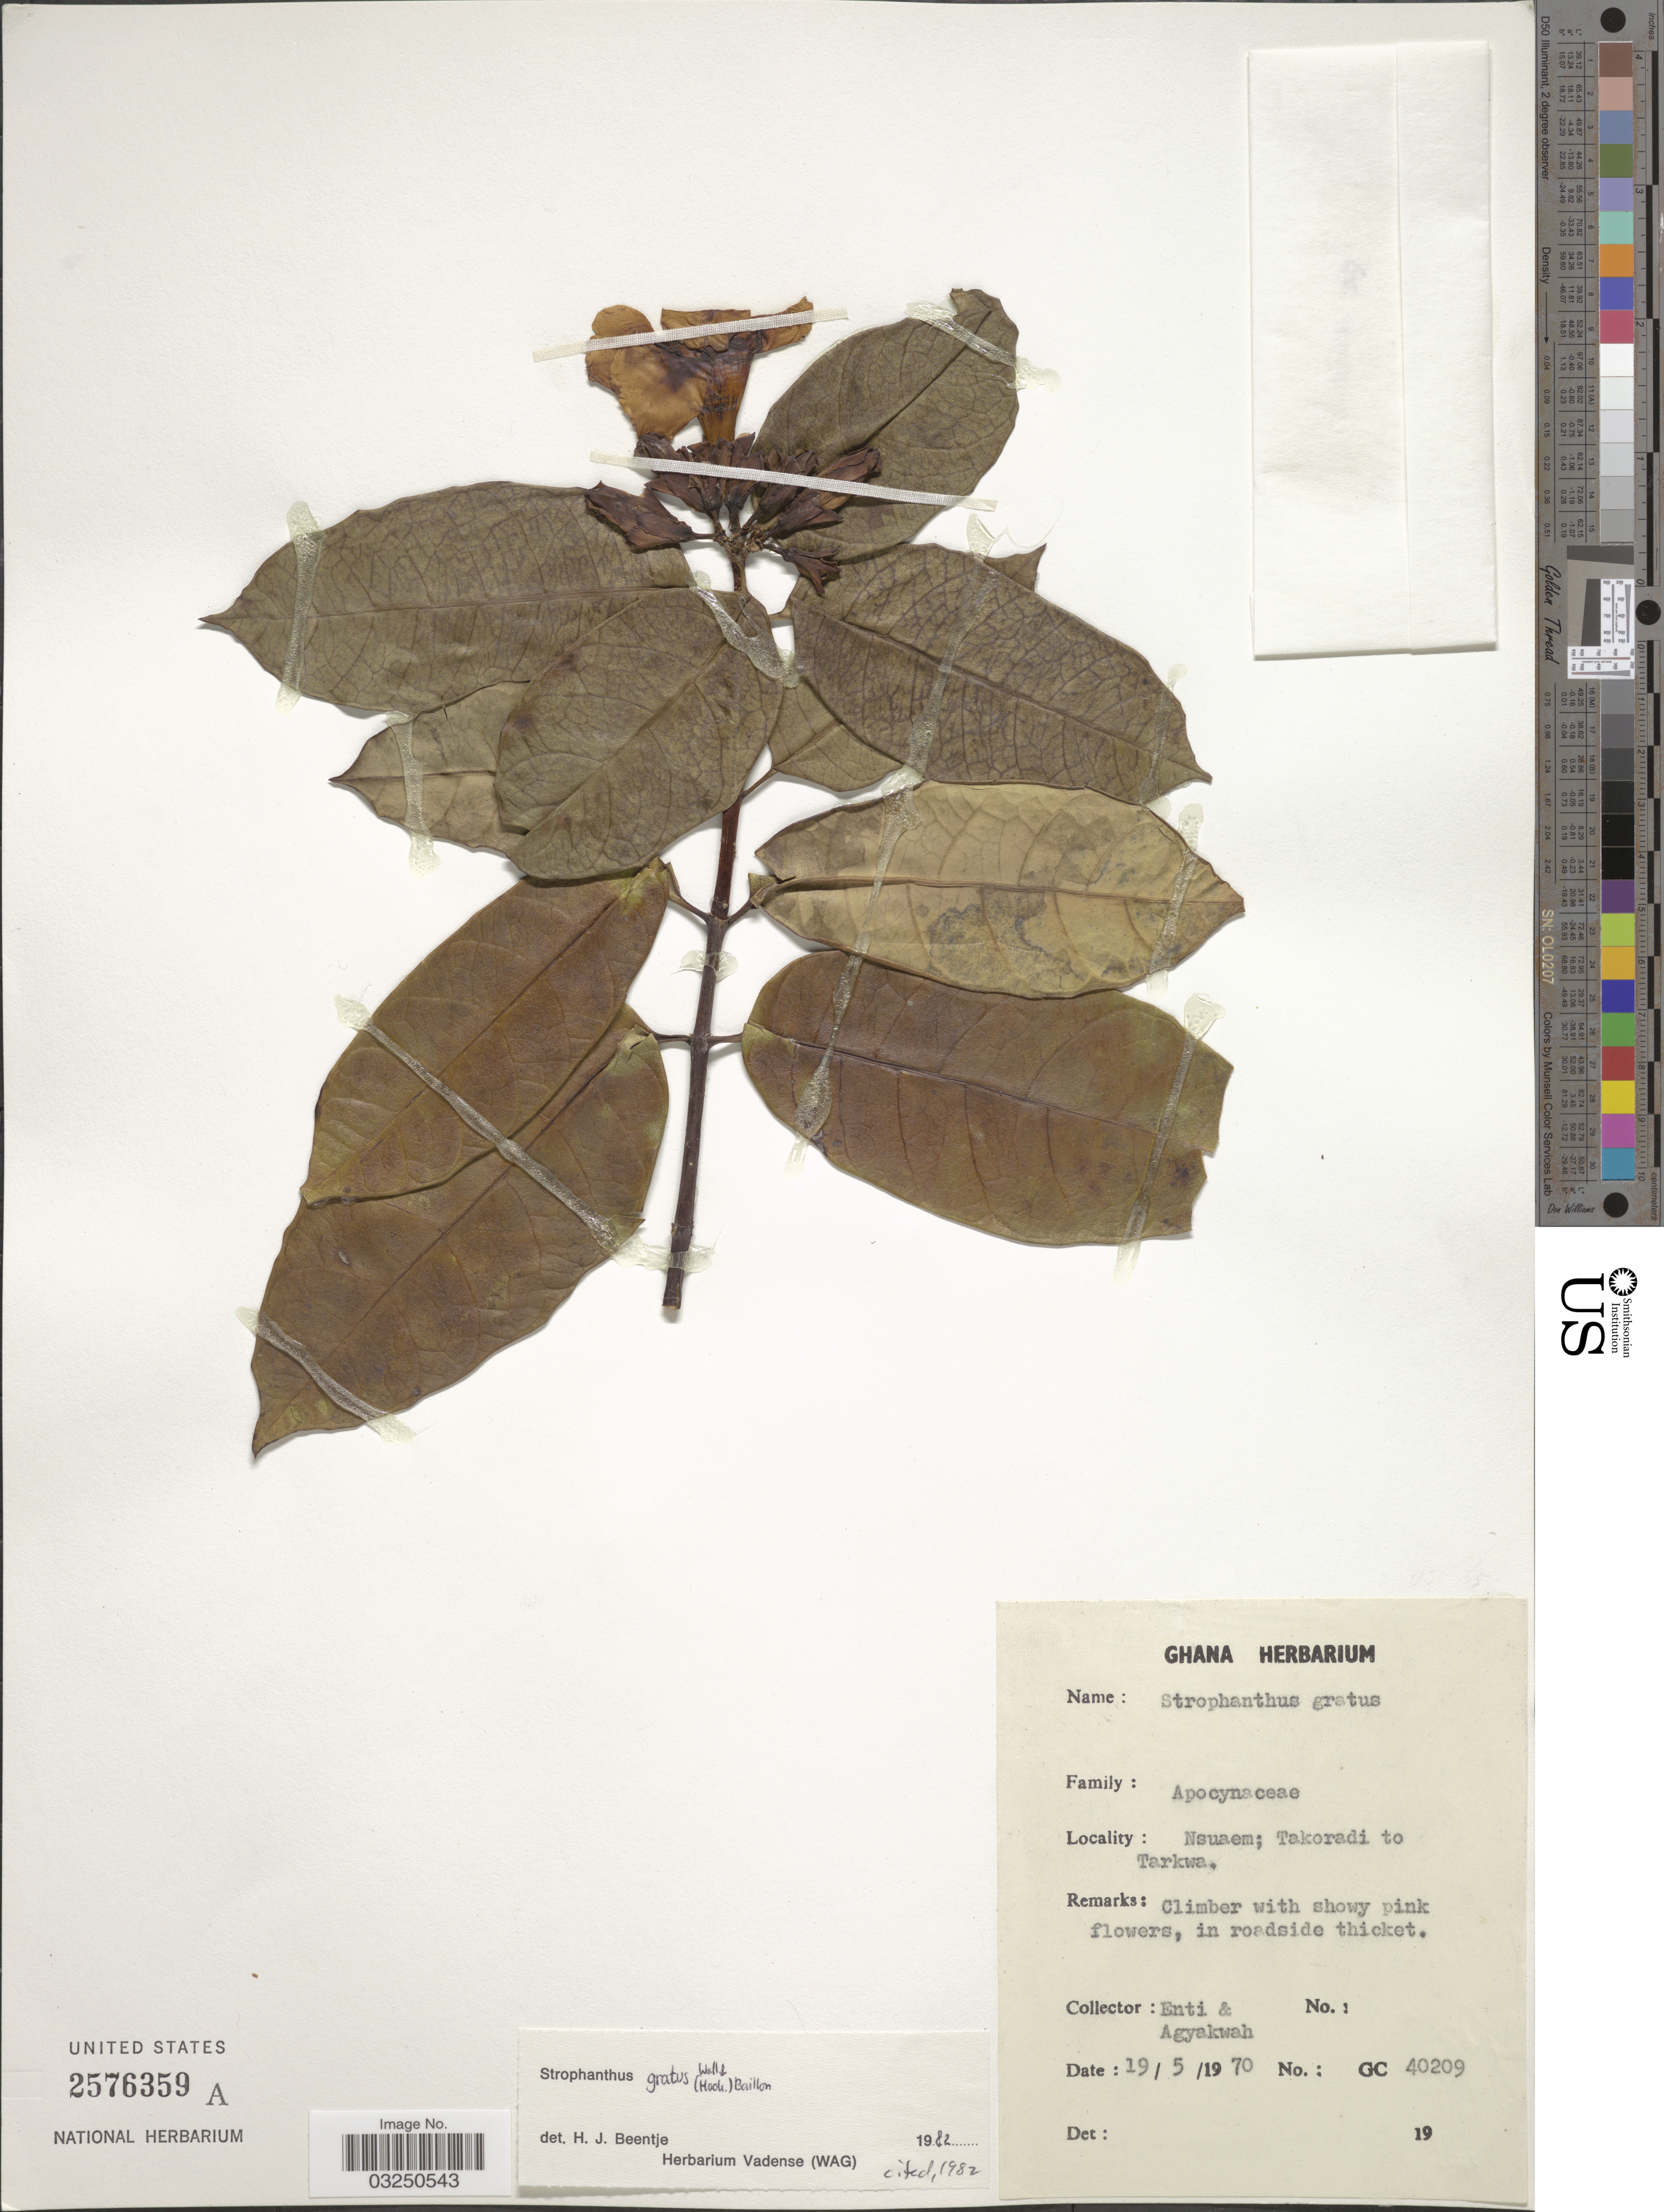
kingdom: Plantae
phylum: Tracheophyta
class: Magnoliopsida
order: Gentianales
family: Apocynaceae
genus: Strophanthus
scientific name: Strophanthus gratus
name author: (Wall. & Hook.) Baill.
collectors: -. Enti & Agyakwah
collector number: GC40209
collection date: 1970-05-19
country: Ghana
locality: Nsuaem; Takoradi to Tarkwa.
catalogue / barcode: US 2576359A